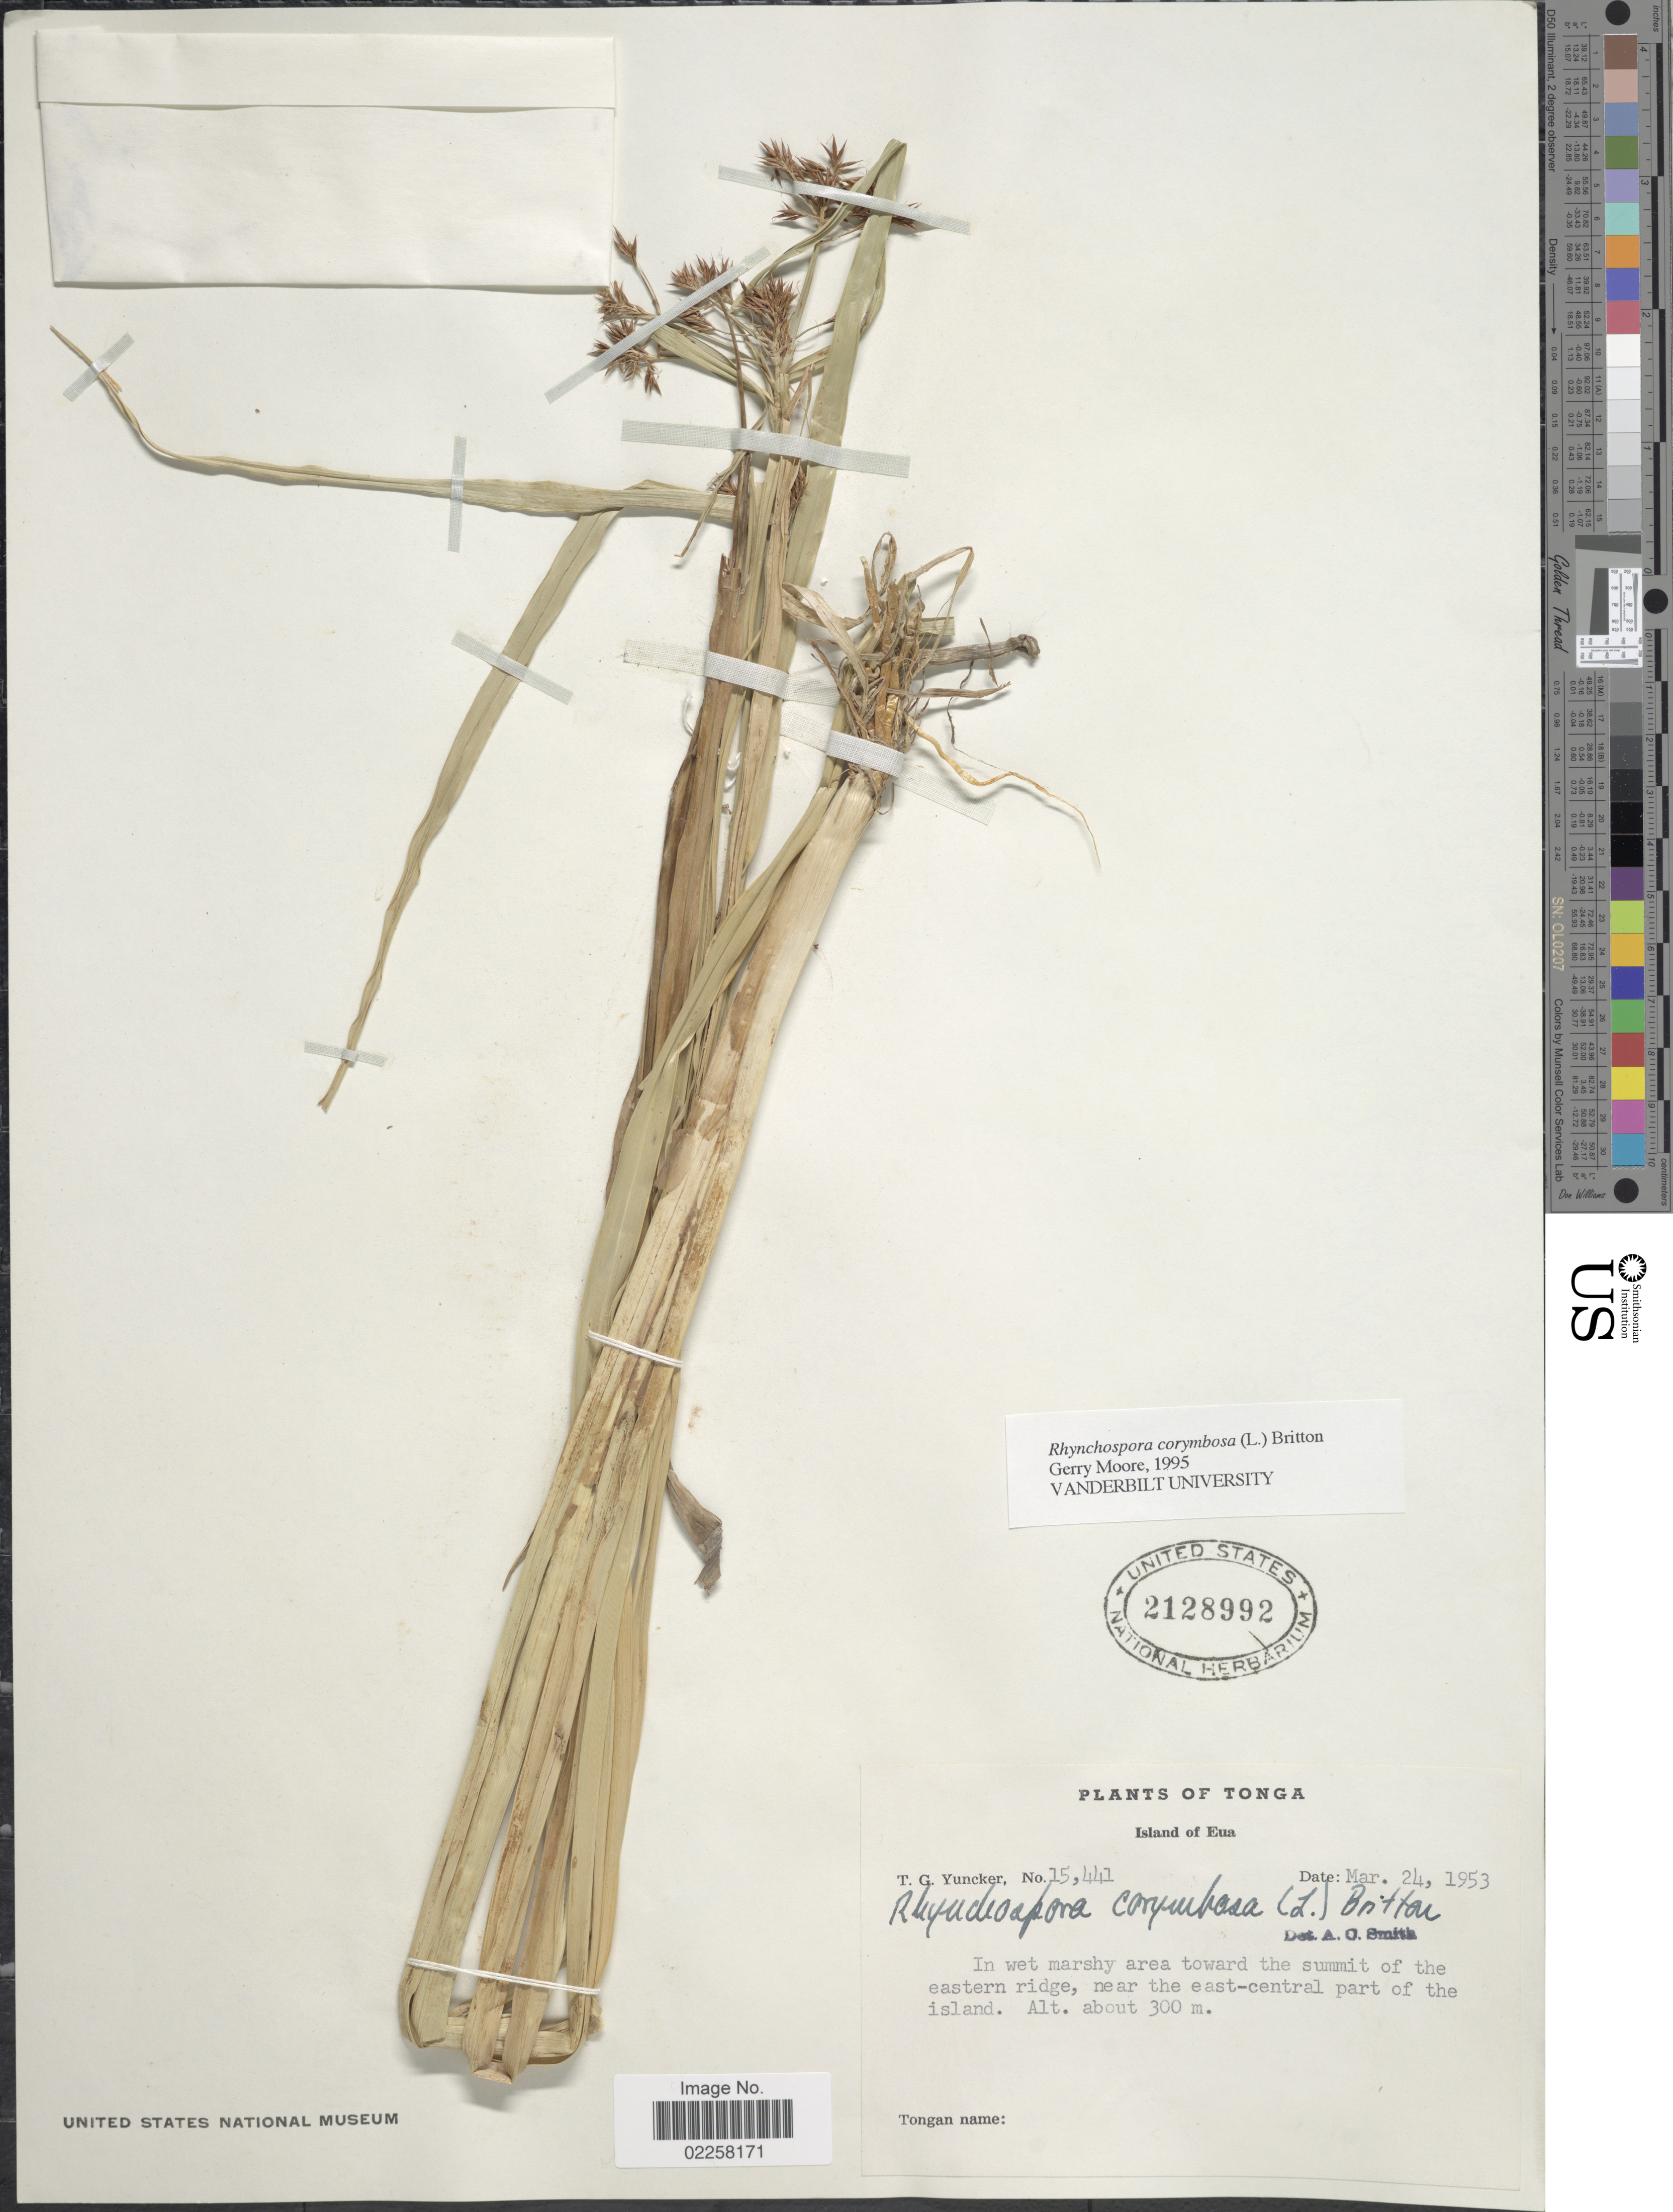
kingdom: Plantae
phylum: Tracheophyta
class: Liliopsida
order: Poales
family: Cyperaceae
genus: Rhynchospora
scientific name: Rhynchospora corymbosa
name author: (L.) Britton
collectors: T. G. Yuncker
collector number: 15441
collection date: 1953-03-24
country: Tonga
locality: Island of Eua. In wet marshy area toward the summit of the eastern ridge, near the east-central part of the island.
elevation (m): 300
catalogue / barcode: US 2128992